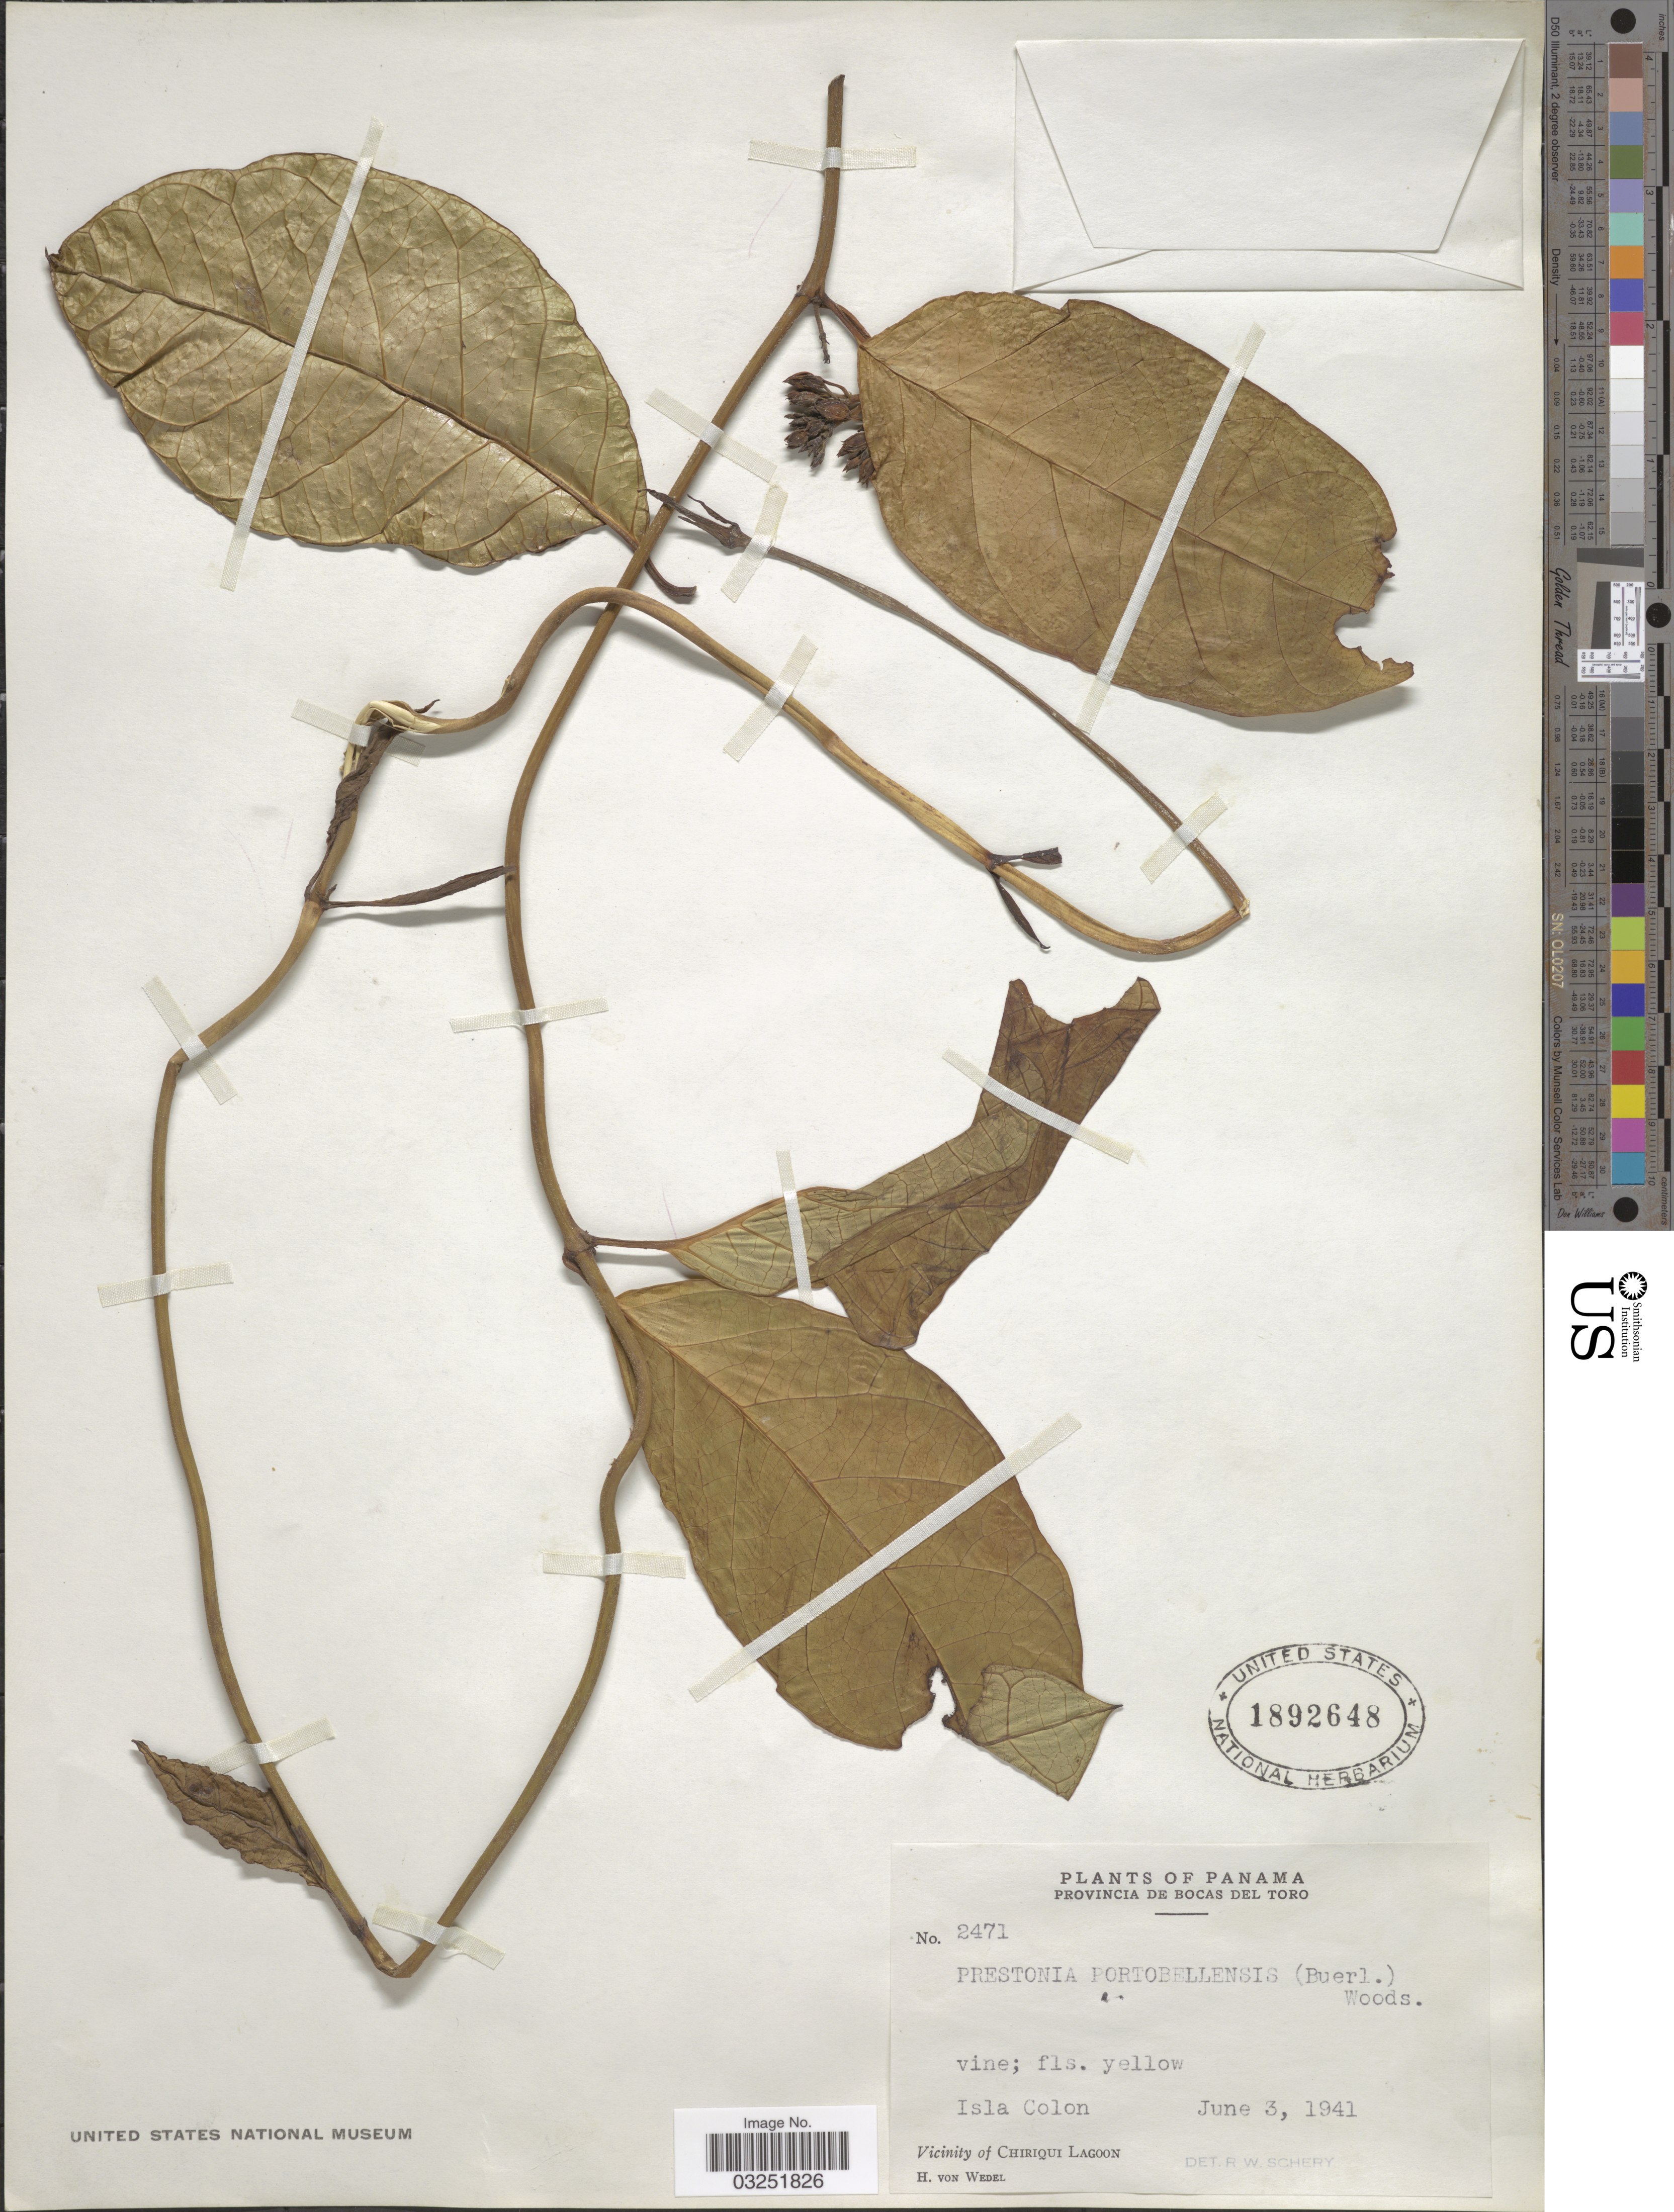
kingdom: Plantae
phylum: Tracheophyta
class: Magnoliopsida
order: Gentianales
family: Apocynaceae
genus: Prestonia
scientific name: Prestonia portobellensis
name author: (Beurl.) Woodson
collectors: H. von Wedel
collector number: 2471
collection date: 1941-06-03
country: Panama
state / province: Bocas del Toro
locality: Isla Colon, Vicinity of Chiriqui Lagoon.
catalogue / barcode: US 1892648